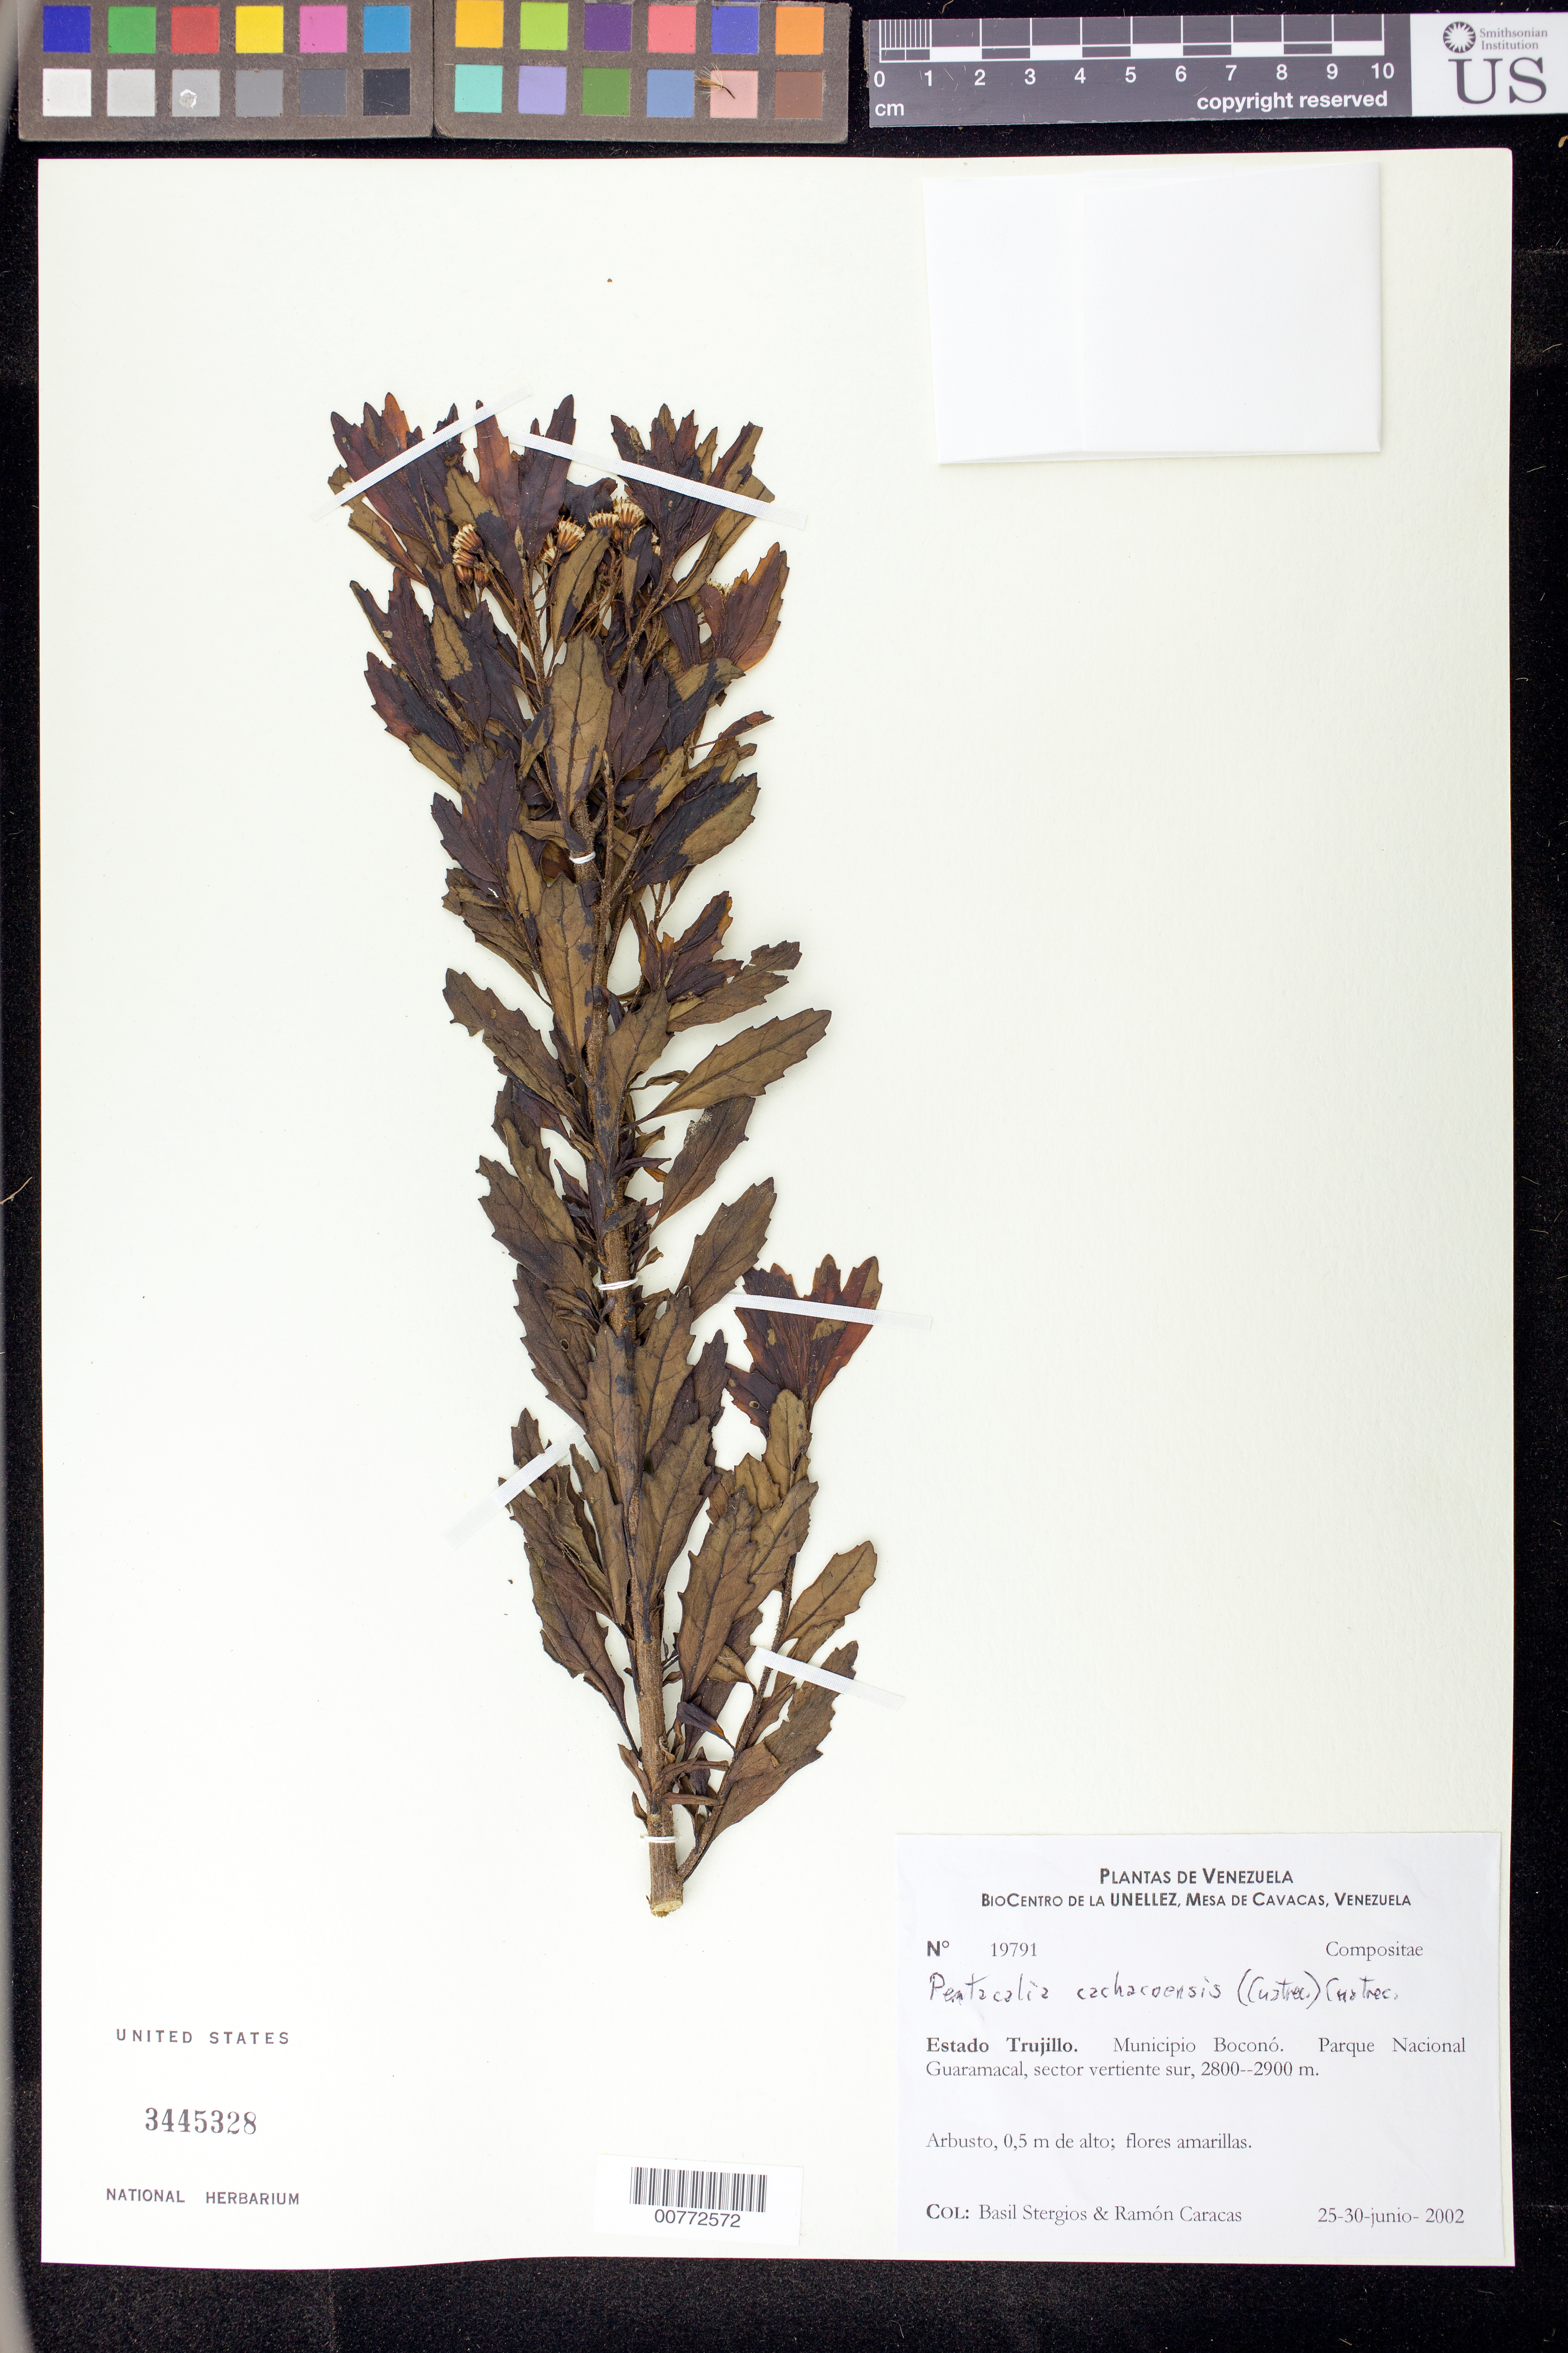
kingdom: Plantae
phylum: Tracheophyta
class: Magnoliopsida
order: Asterales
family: Asteraceae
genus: Pentacalia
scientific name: Pentacalia cachacoensis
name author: (Cuatrec.) Cuatrec.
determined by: Robinson, Harold E., (US)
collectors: B. G. Stergios & R. Caracas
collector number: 19791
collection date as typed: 25 Jun 2002 to 30 Jun 2002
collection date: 2002-06-25/2002-06-30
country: Venezuela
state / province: Trujillo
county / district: Boconó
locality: Parque Nacional Guaramacal, vertiente sur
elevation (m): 2800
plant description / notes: PORT, US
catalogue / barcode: US 3445328